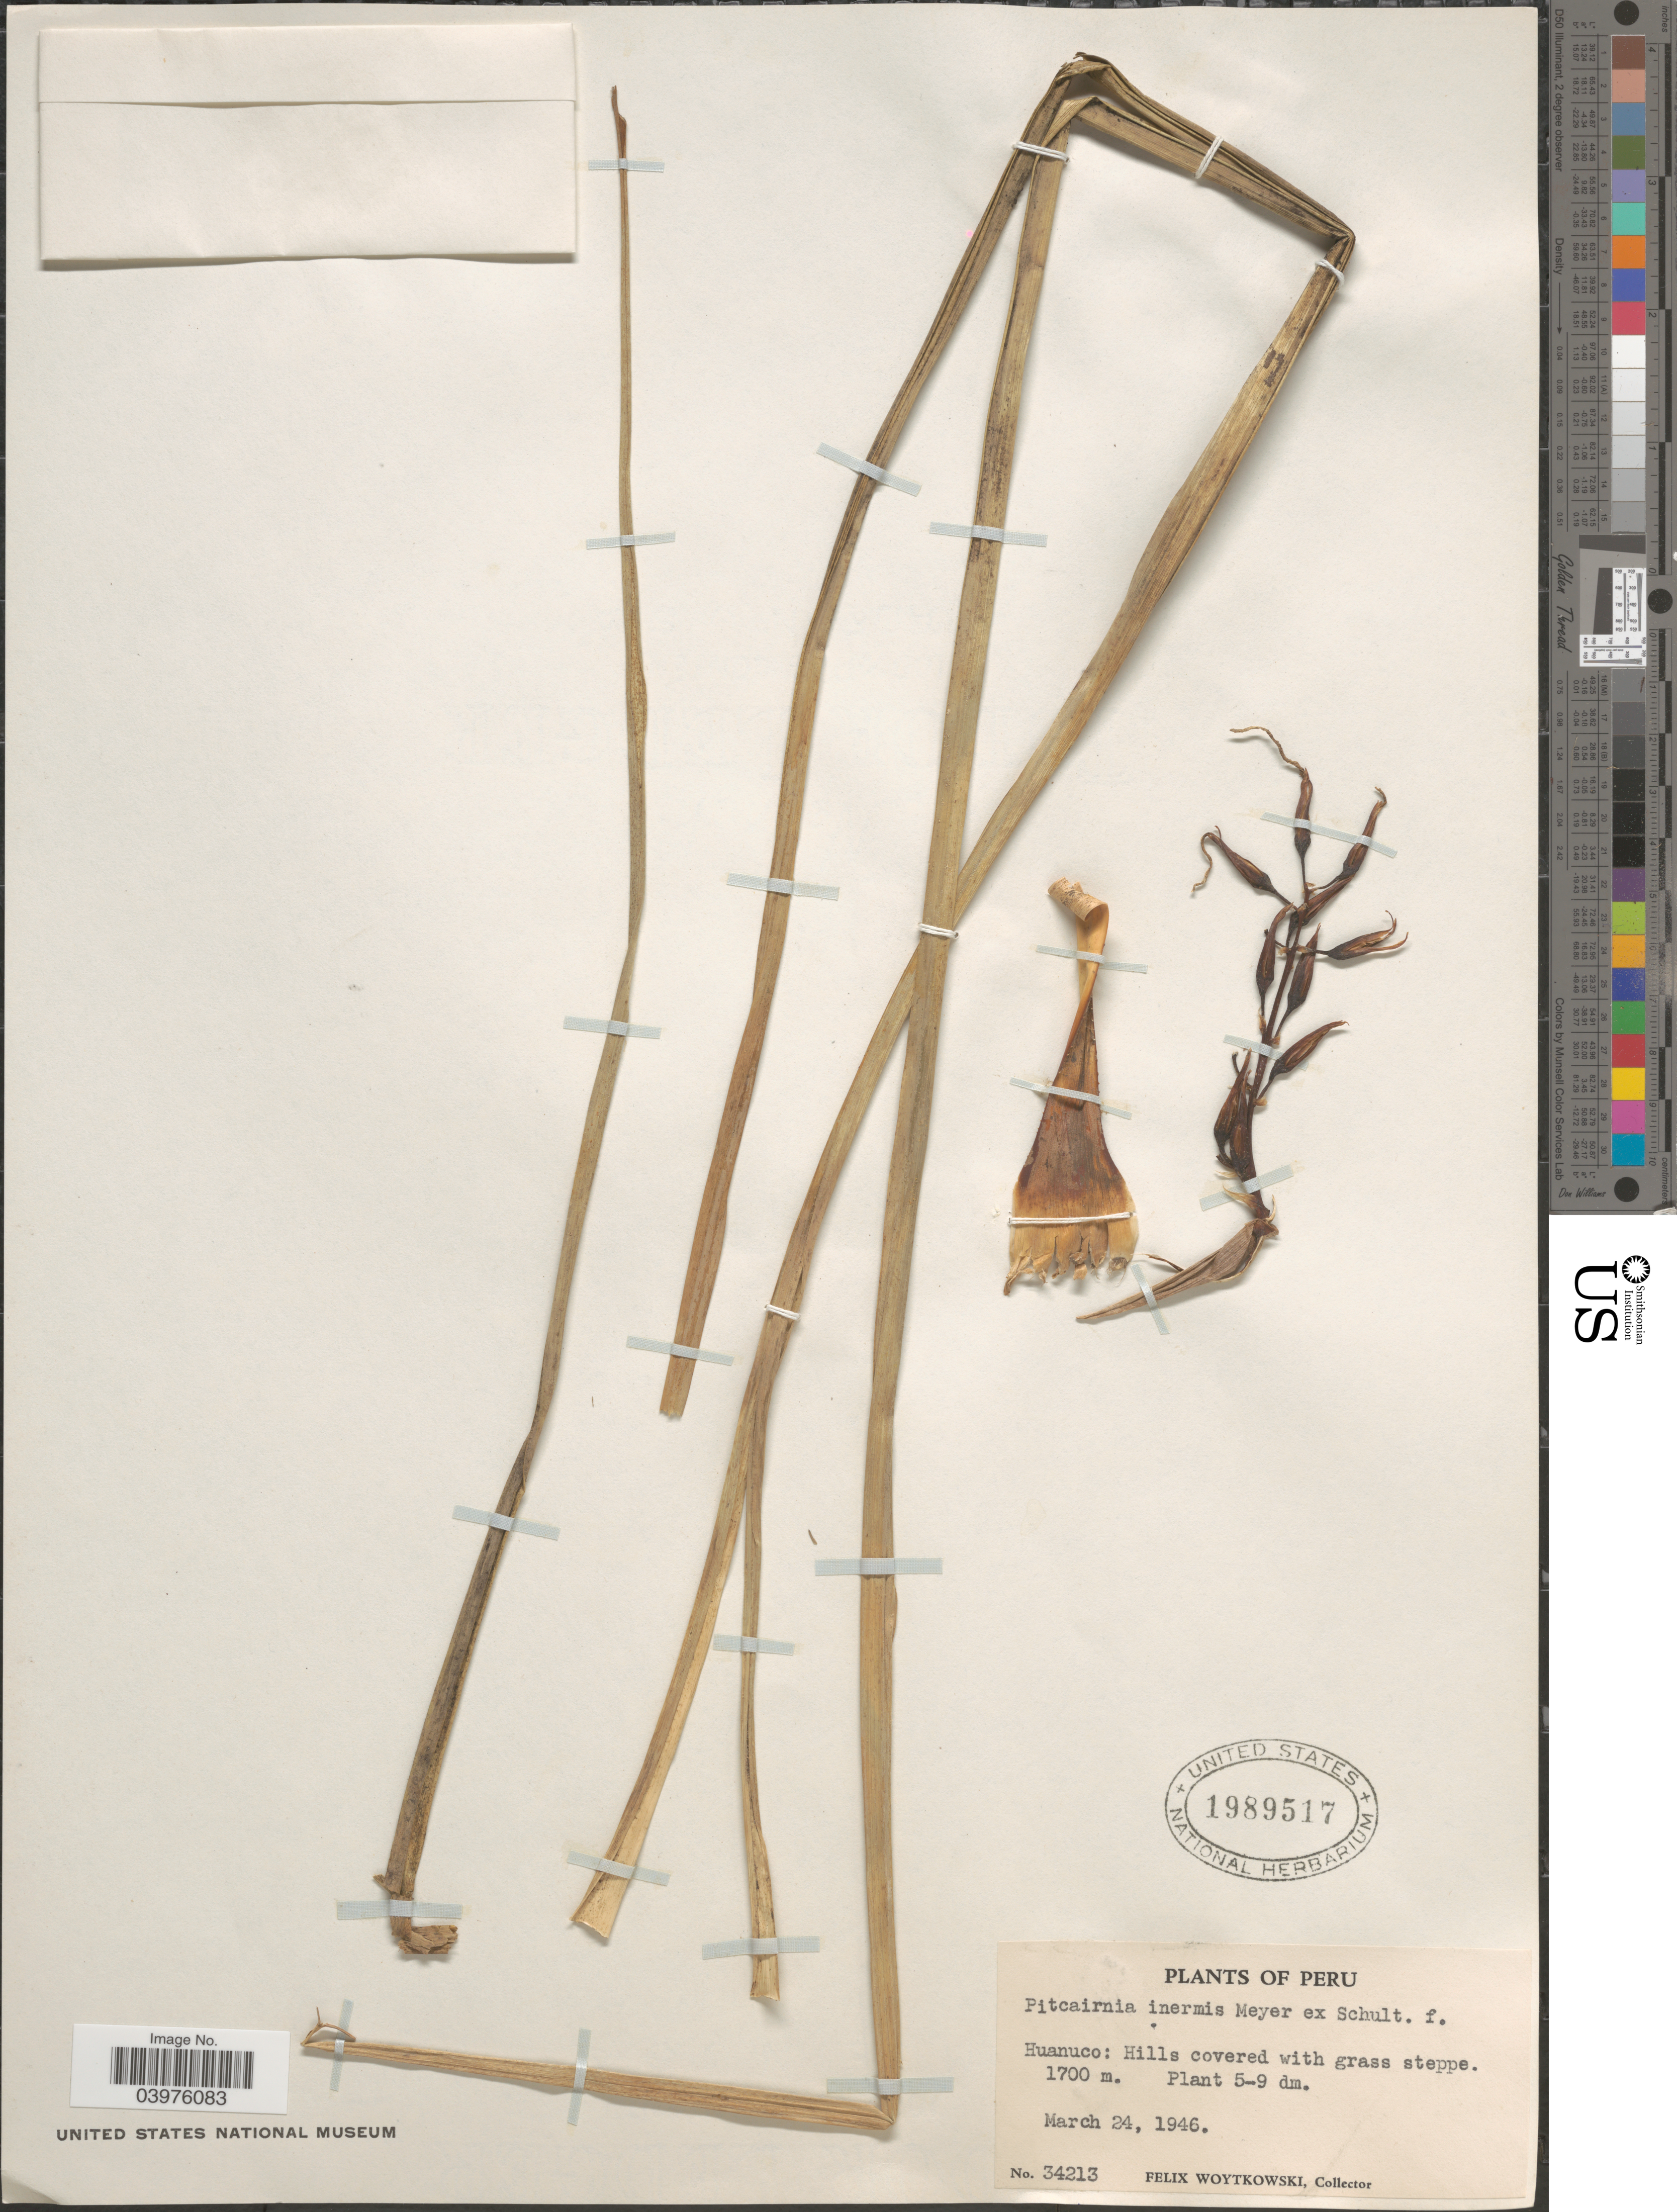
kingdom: Plantae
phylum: Tracheophyta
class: Liliopsida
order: Poales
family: Bromeliaceae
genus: Pitcairnia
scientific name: Pitcairnia inermis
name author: (E. Mey. ex C. Presl) E. Mey. ex Schult. & Schult. f.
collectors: F. Woytkowski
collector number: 34213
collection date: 1946-03-24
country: Peru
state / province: Huánuco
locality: Hills covered with grass steppe.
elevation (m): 1700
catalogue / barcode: US 1989517